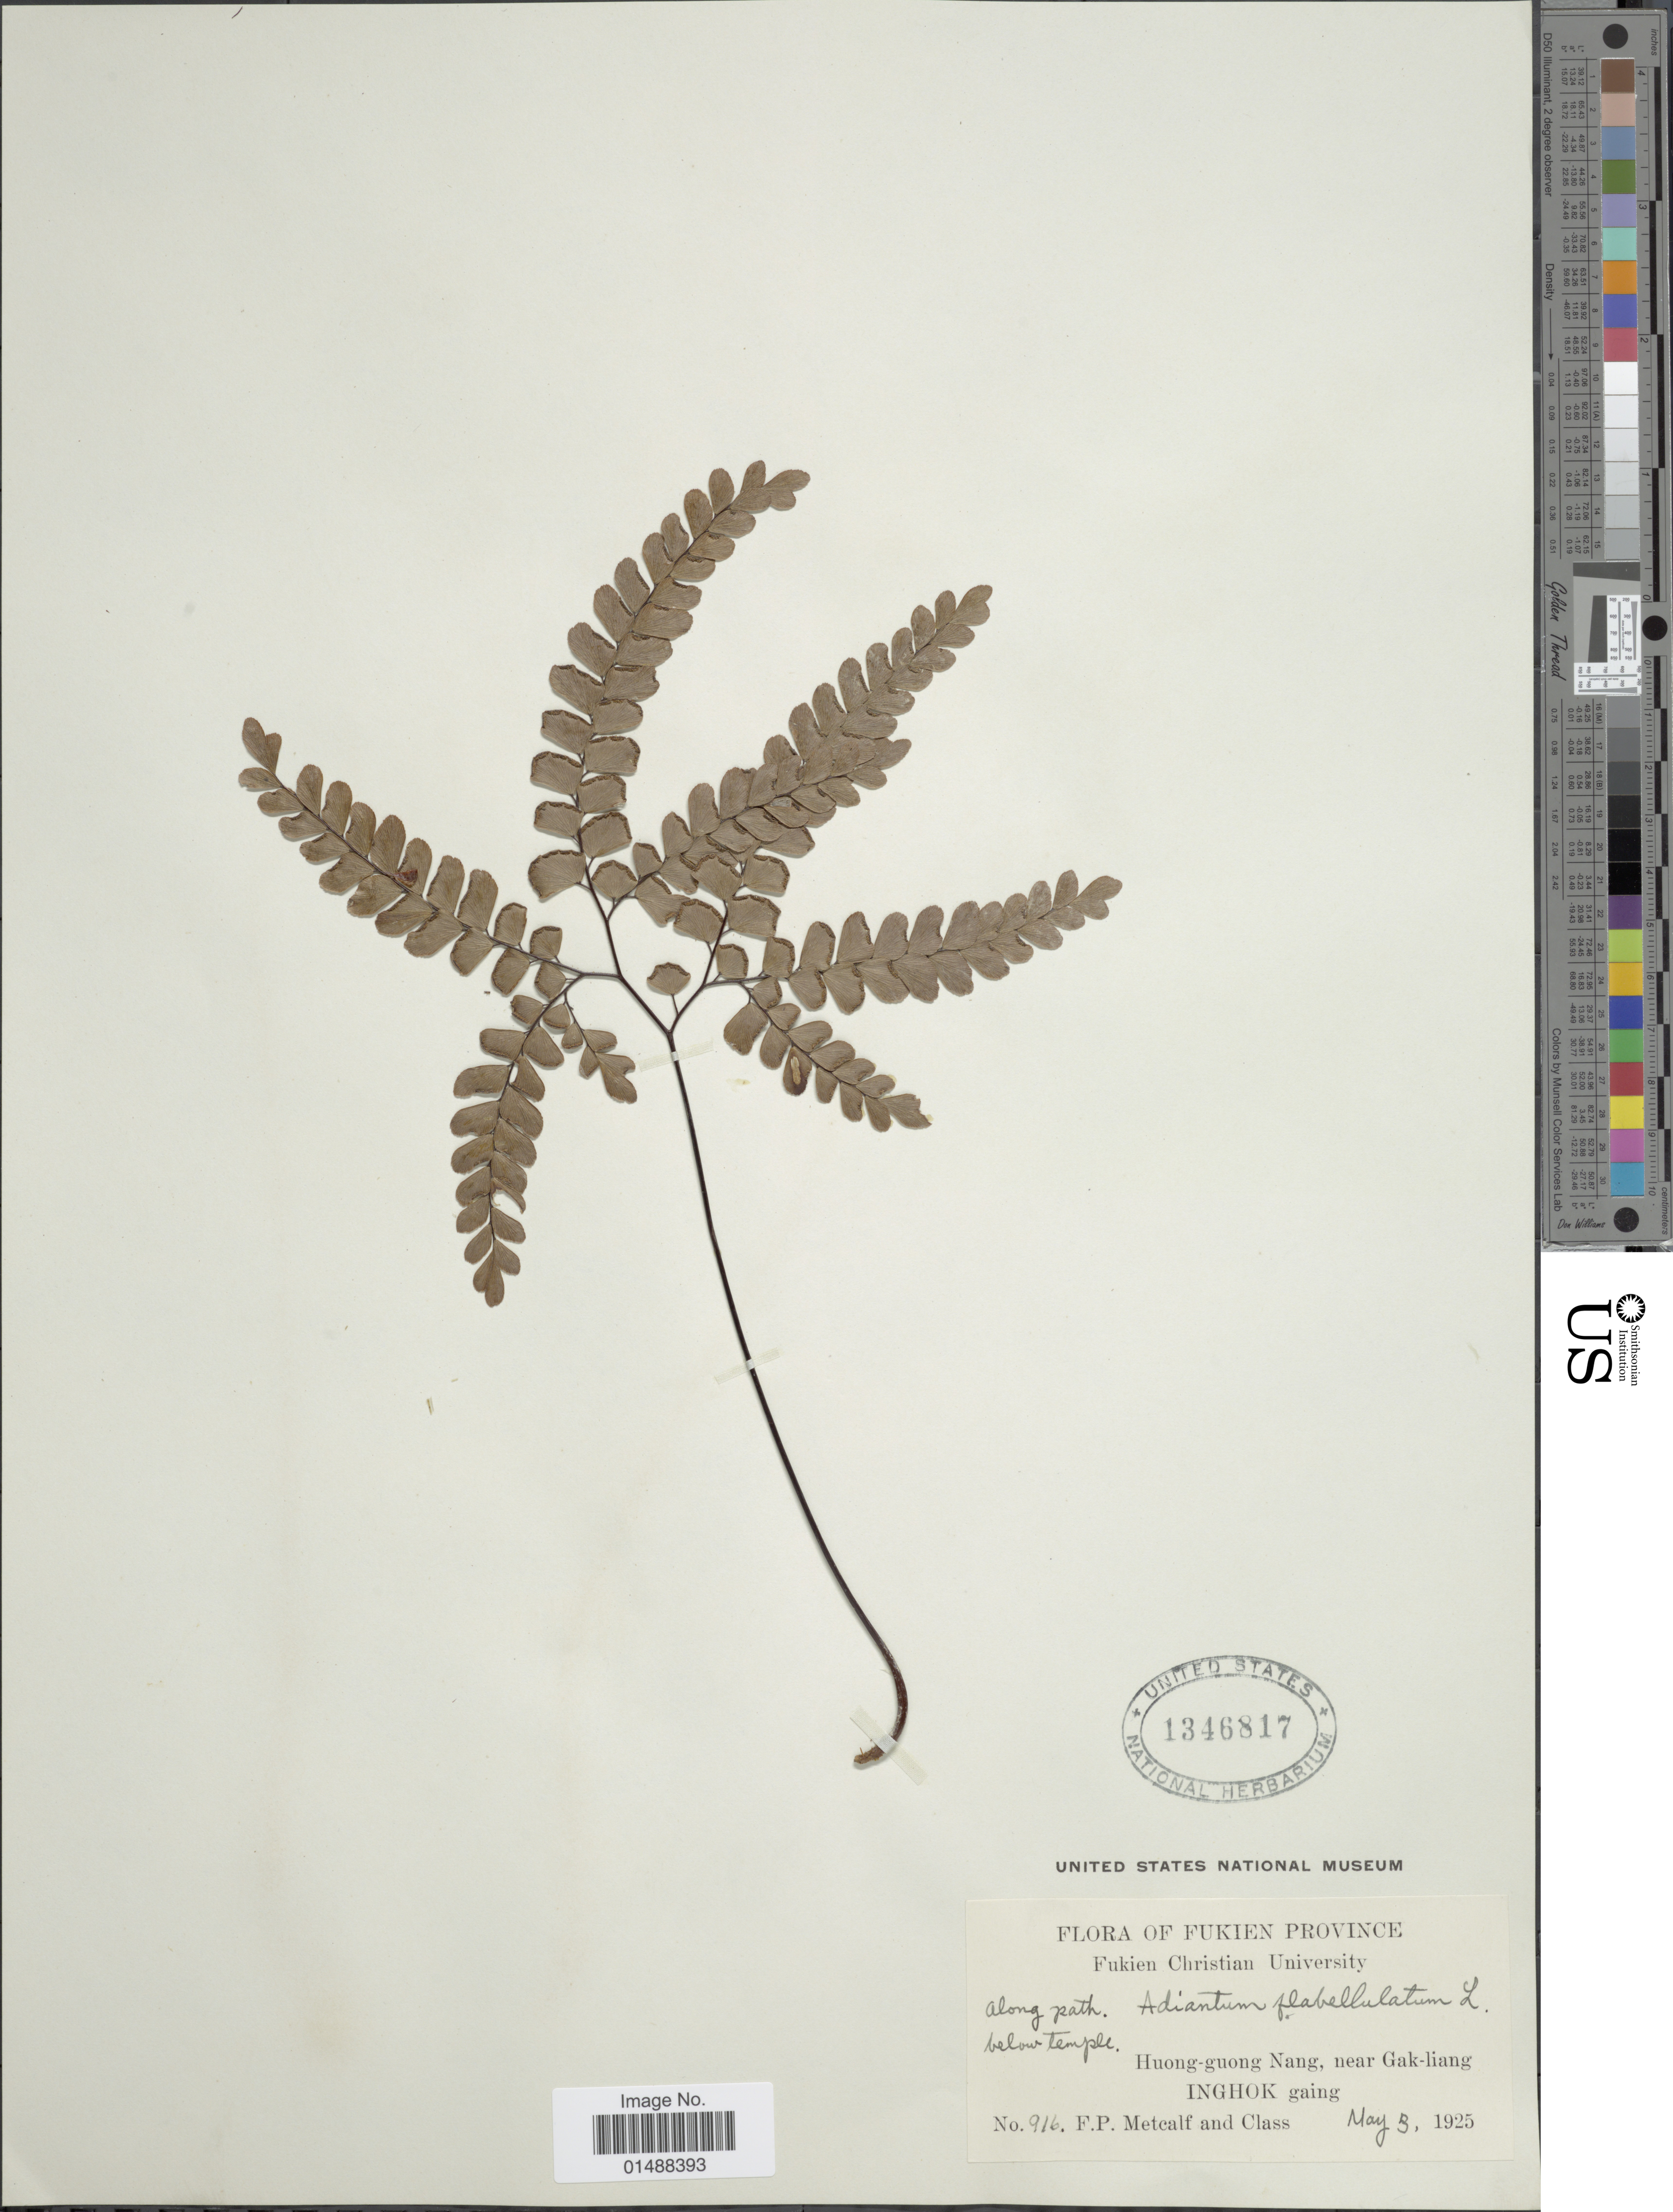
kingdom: Plantae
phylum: Tracheophyta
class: Polypodiopsida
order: Polypodiales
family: Pteridaceae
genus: Adiantum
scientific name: Adiantum flabellulatum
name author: L.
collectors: F. Metcalf & Class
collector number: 916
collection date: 1925-05-03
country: China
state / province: Fujian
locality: Fukien Province, Huong-guong Nang, near Gak-liang, Inghok gaing.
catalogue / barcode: US 1346817